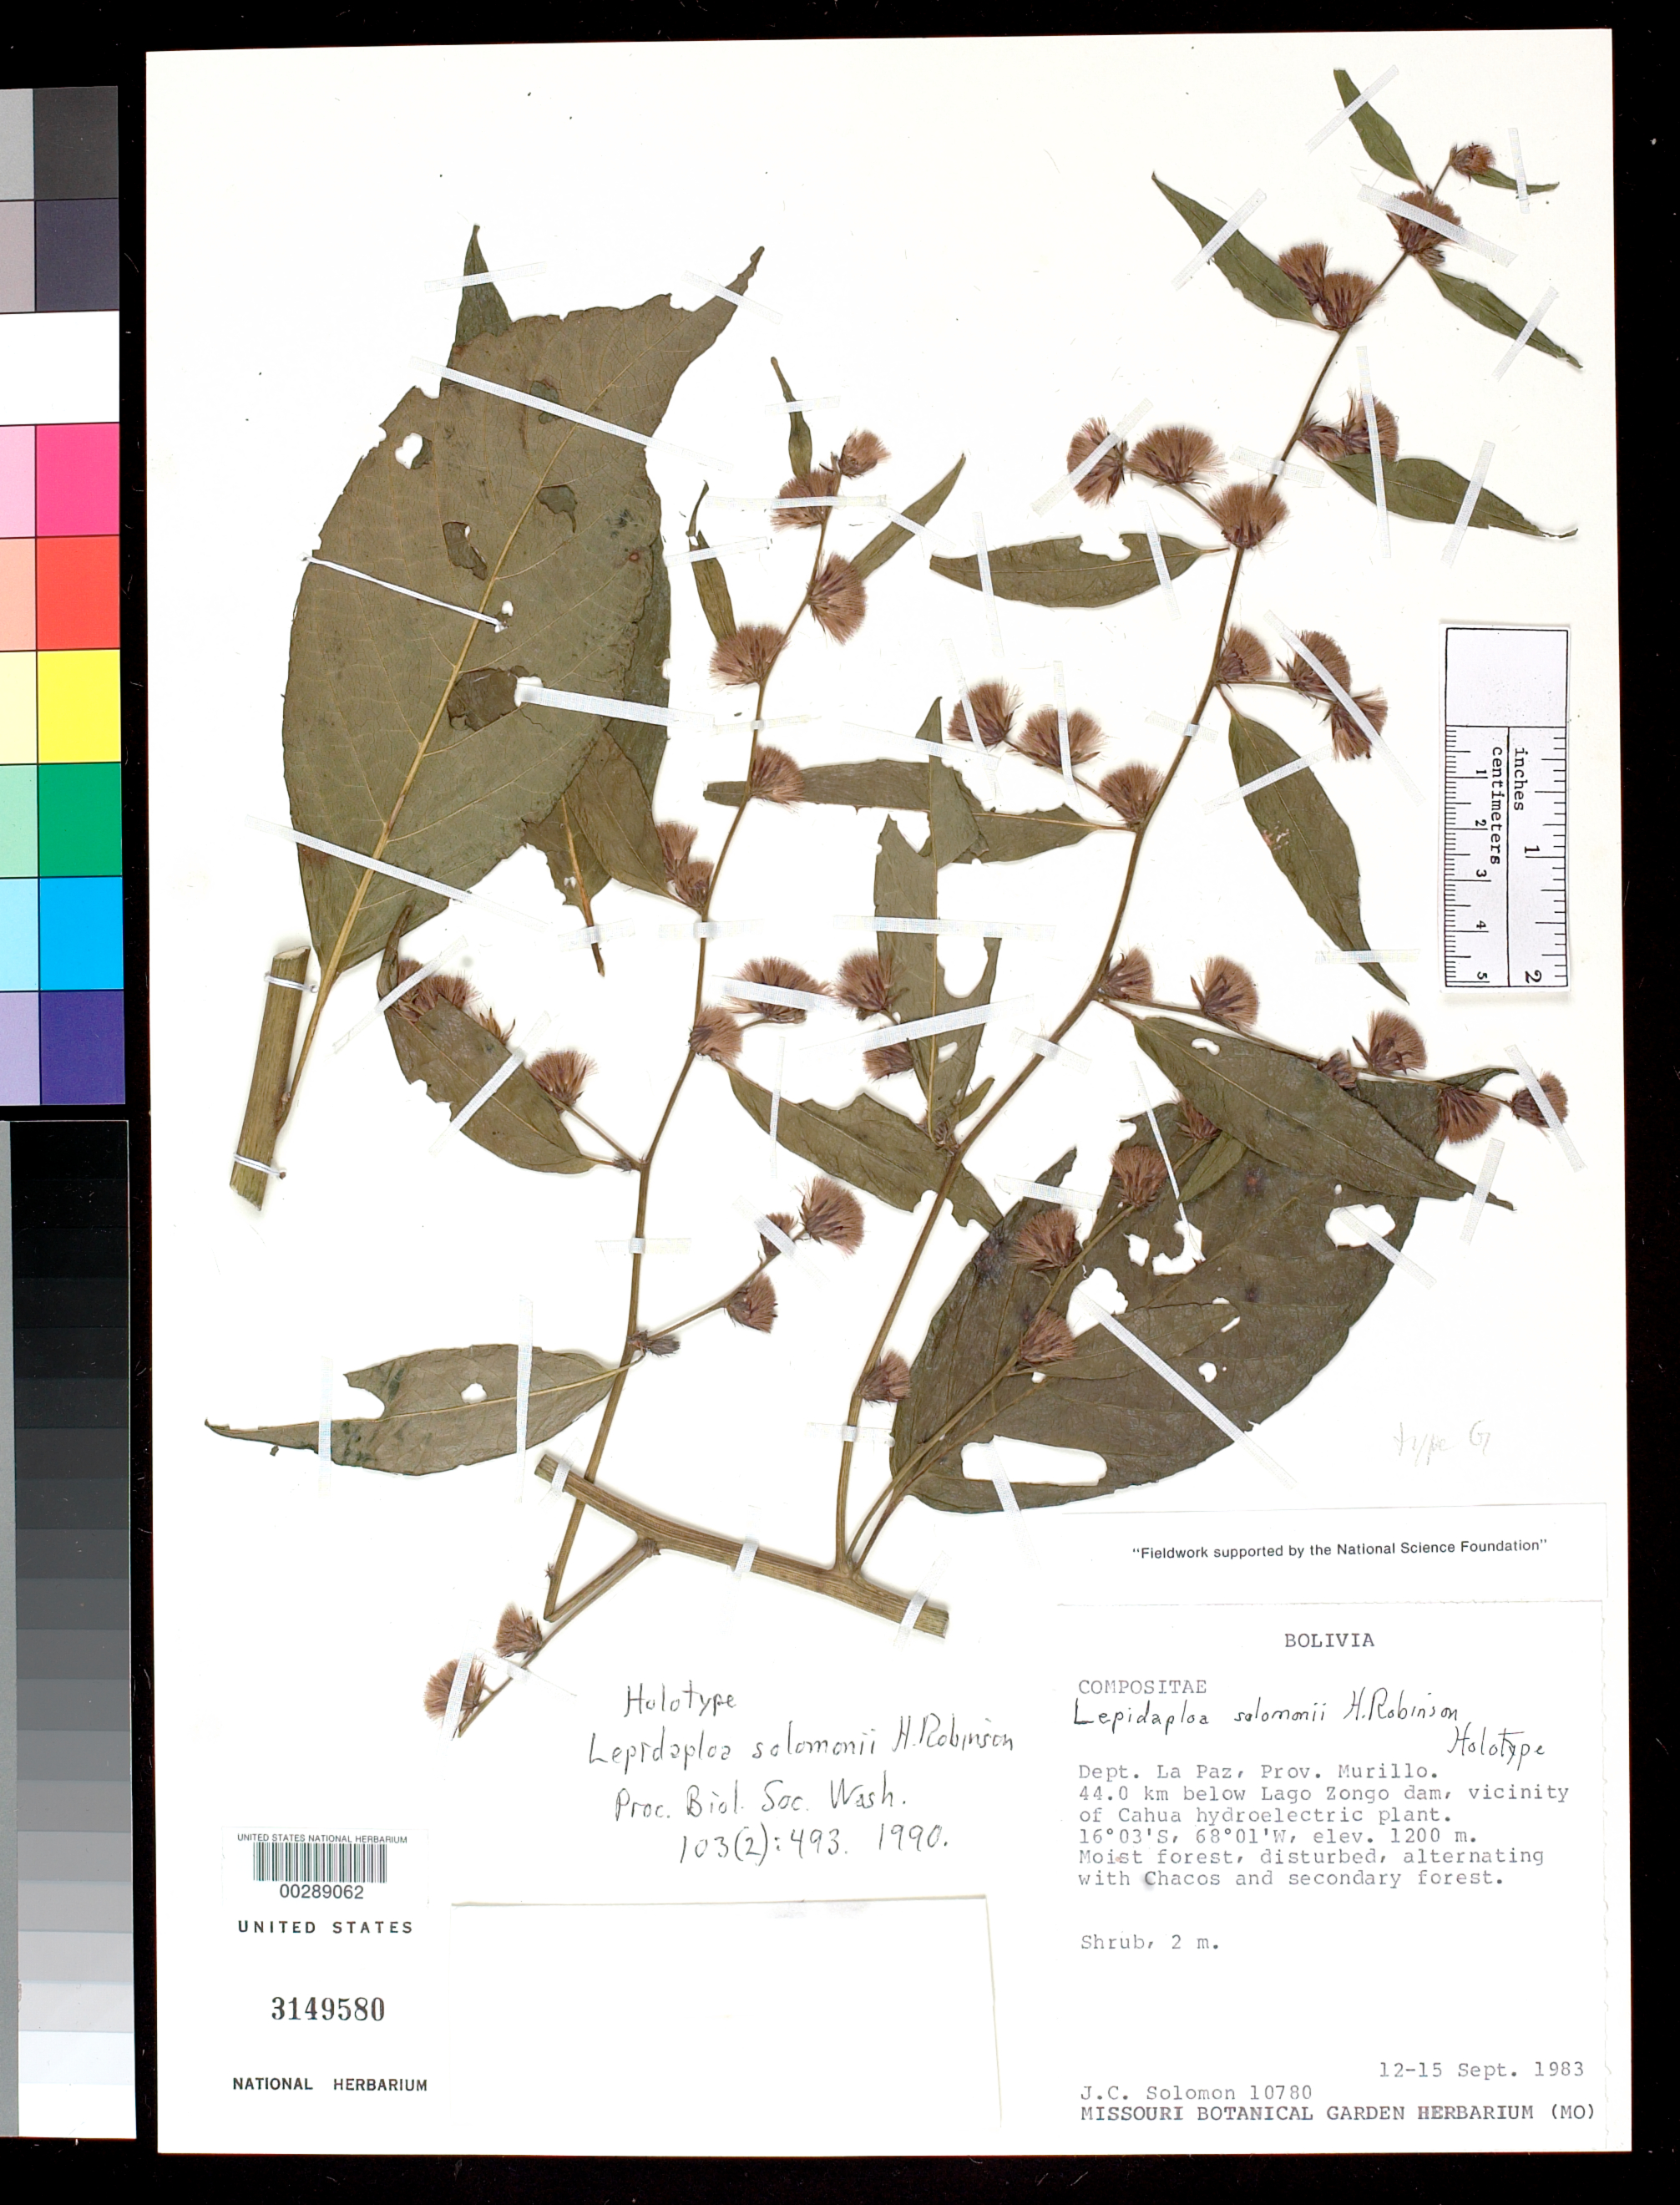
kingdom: Plantae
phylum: Tracheophyta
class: Magnoliopsida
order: Asterales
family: Asteraceae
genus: Lepidaploa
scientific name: Lepidaploa solomonii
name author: H. Rob.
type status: Holotype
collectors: J. C. Solomon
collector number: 10780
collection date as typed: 12 Sep 1983 to 15 Sep 1983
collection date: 1983-09-12/1983-09-15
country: Bolivia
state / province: La Paz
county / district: Murillo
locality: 44.o km below Lake Zongo Dam, vicinity of Cahua hydroelectric plant.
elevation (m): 1200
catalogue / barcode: US 3149580